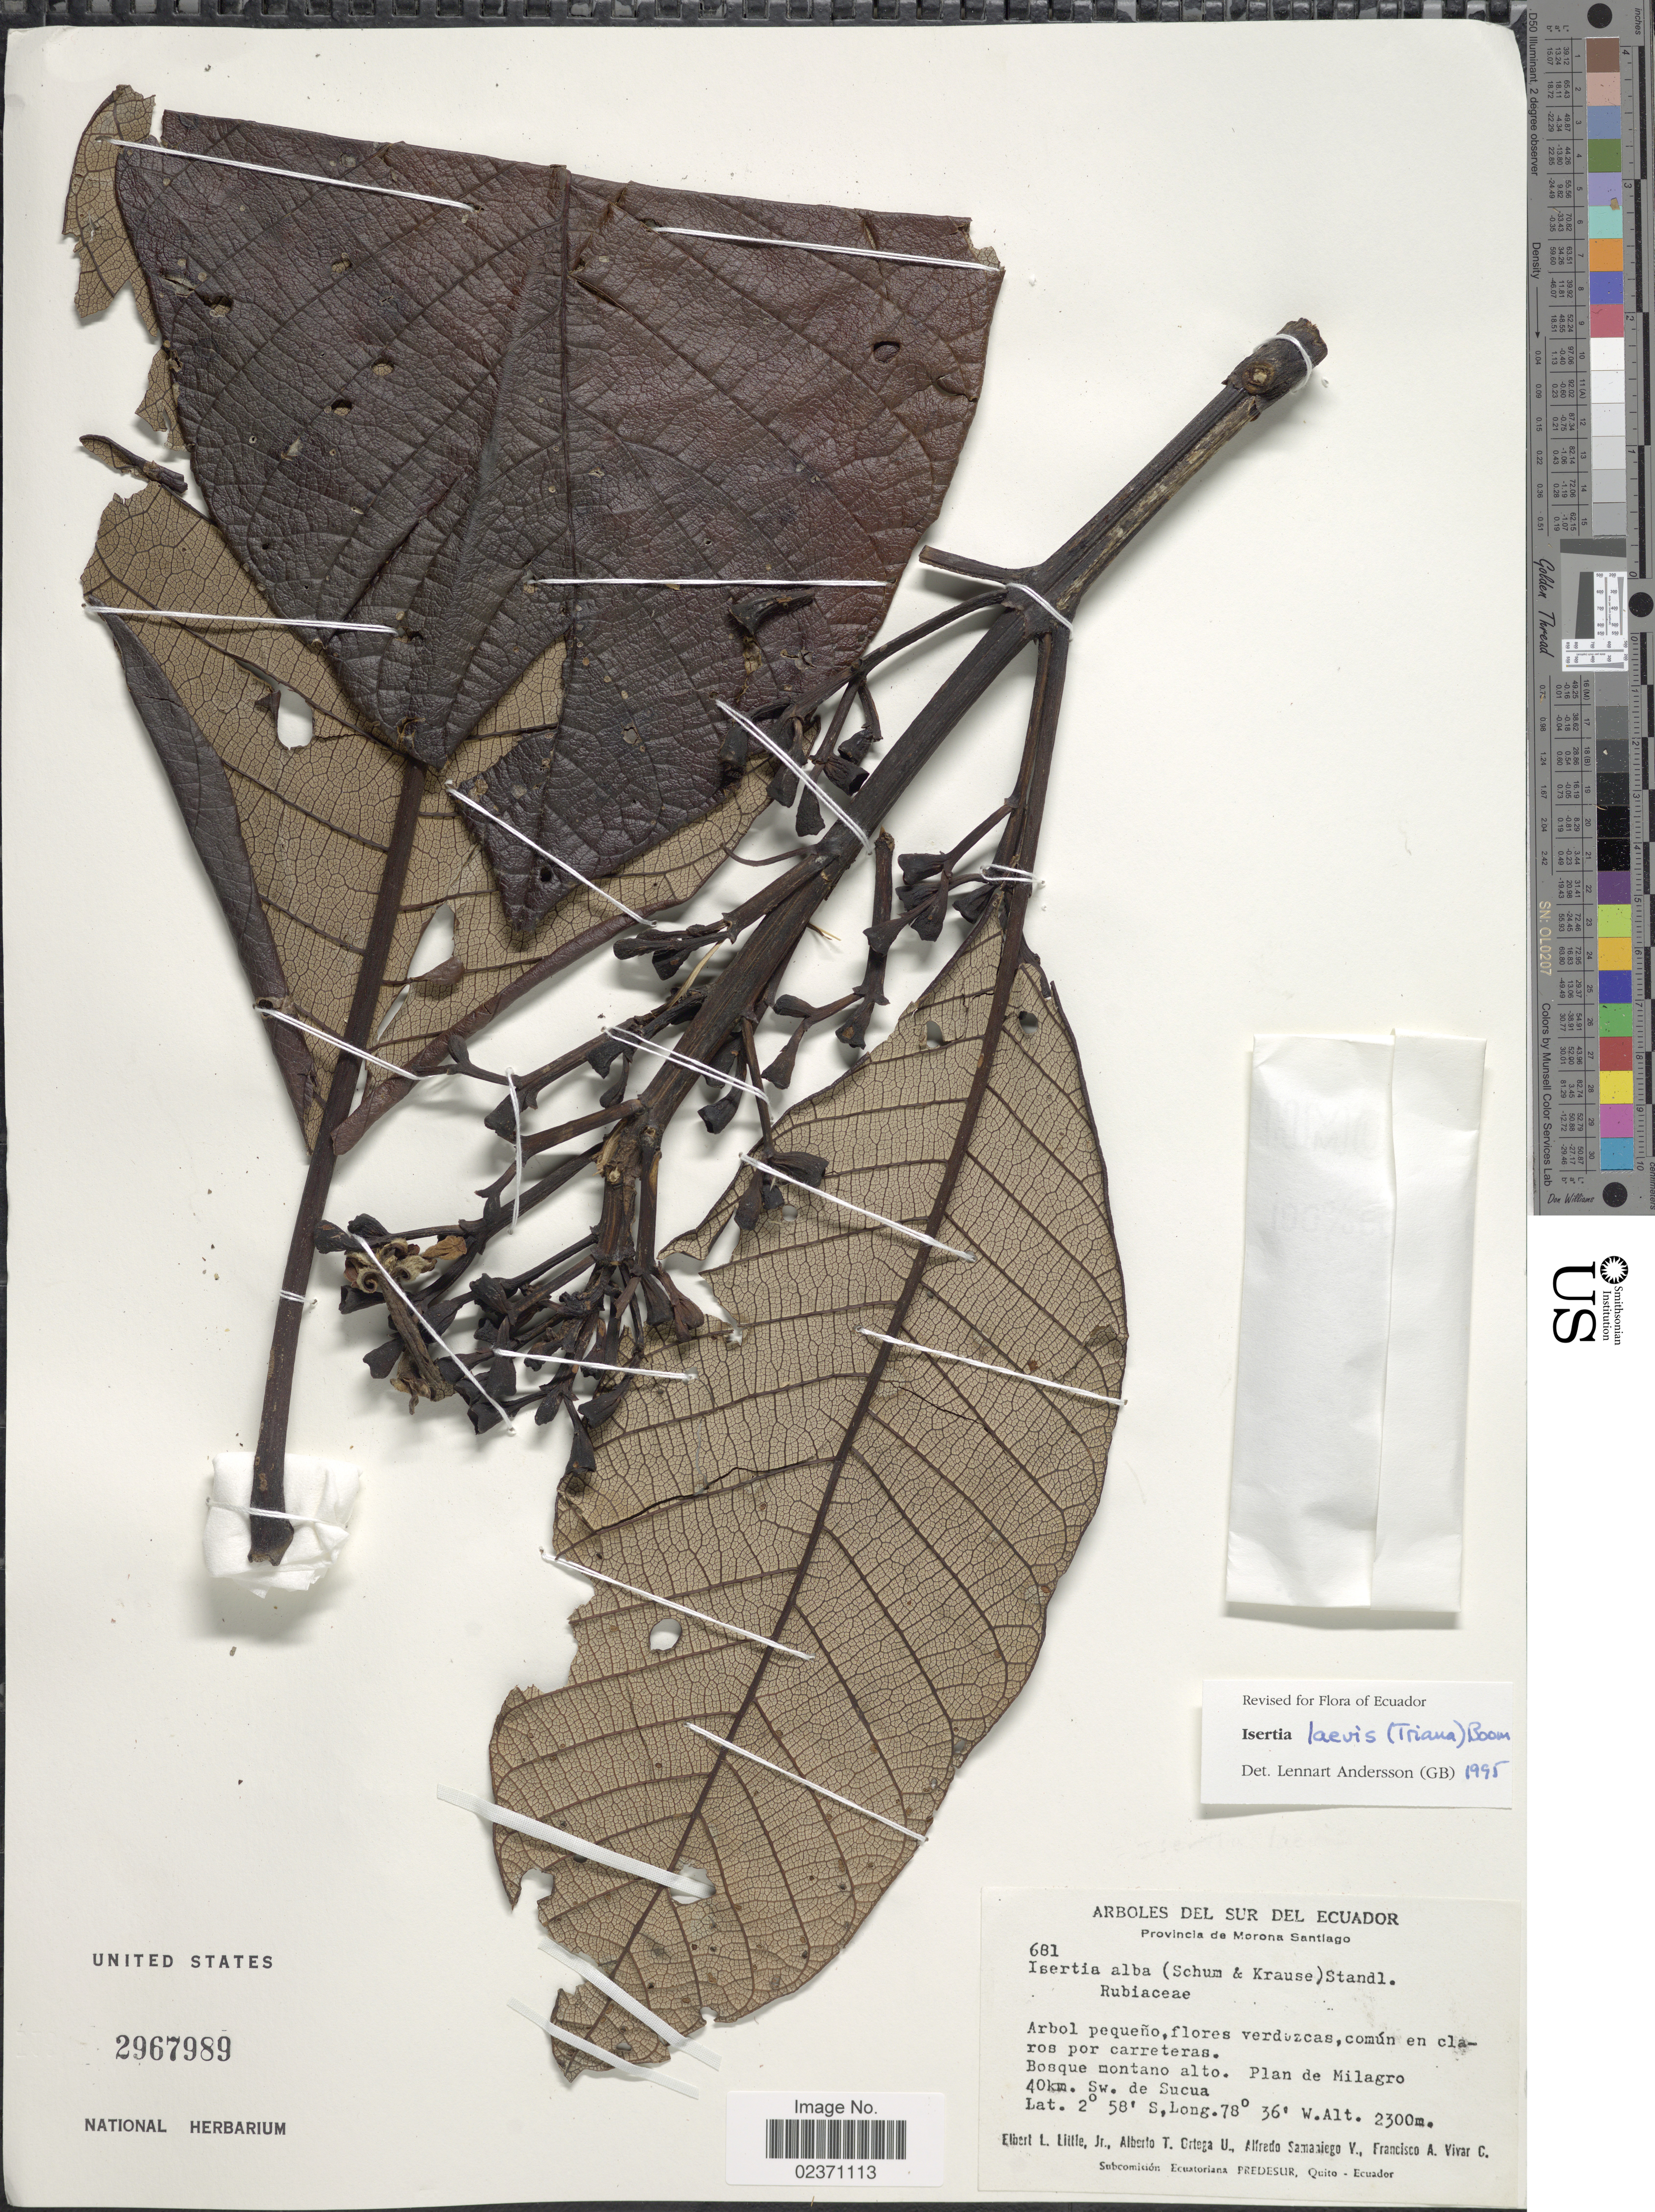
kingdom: Plantae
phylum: Tracheophyta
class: Magnoliopsida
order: Gentianales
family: Rubiaceae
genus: Isertia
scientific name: Isertia laevis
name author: (Triana) B.M. Boom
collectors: E. L. Little, A. T. Ortega U., A. V. Samaniego & F. A. Vivar C.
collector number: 681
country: Ecuador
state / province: Morona-Santiago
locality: Plan de Milagro 40km. Sw. de Sucua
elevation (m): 2300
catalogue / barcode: US 2967989